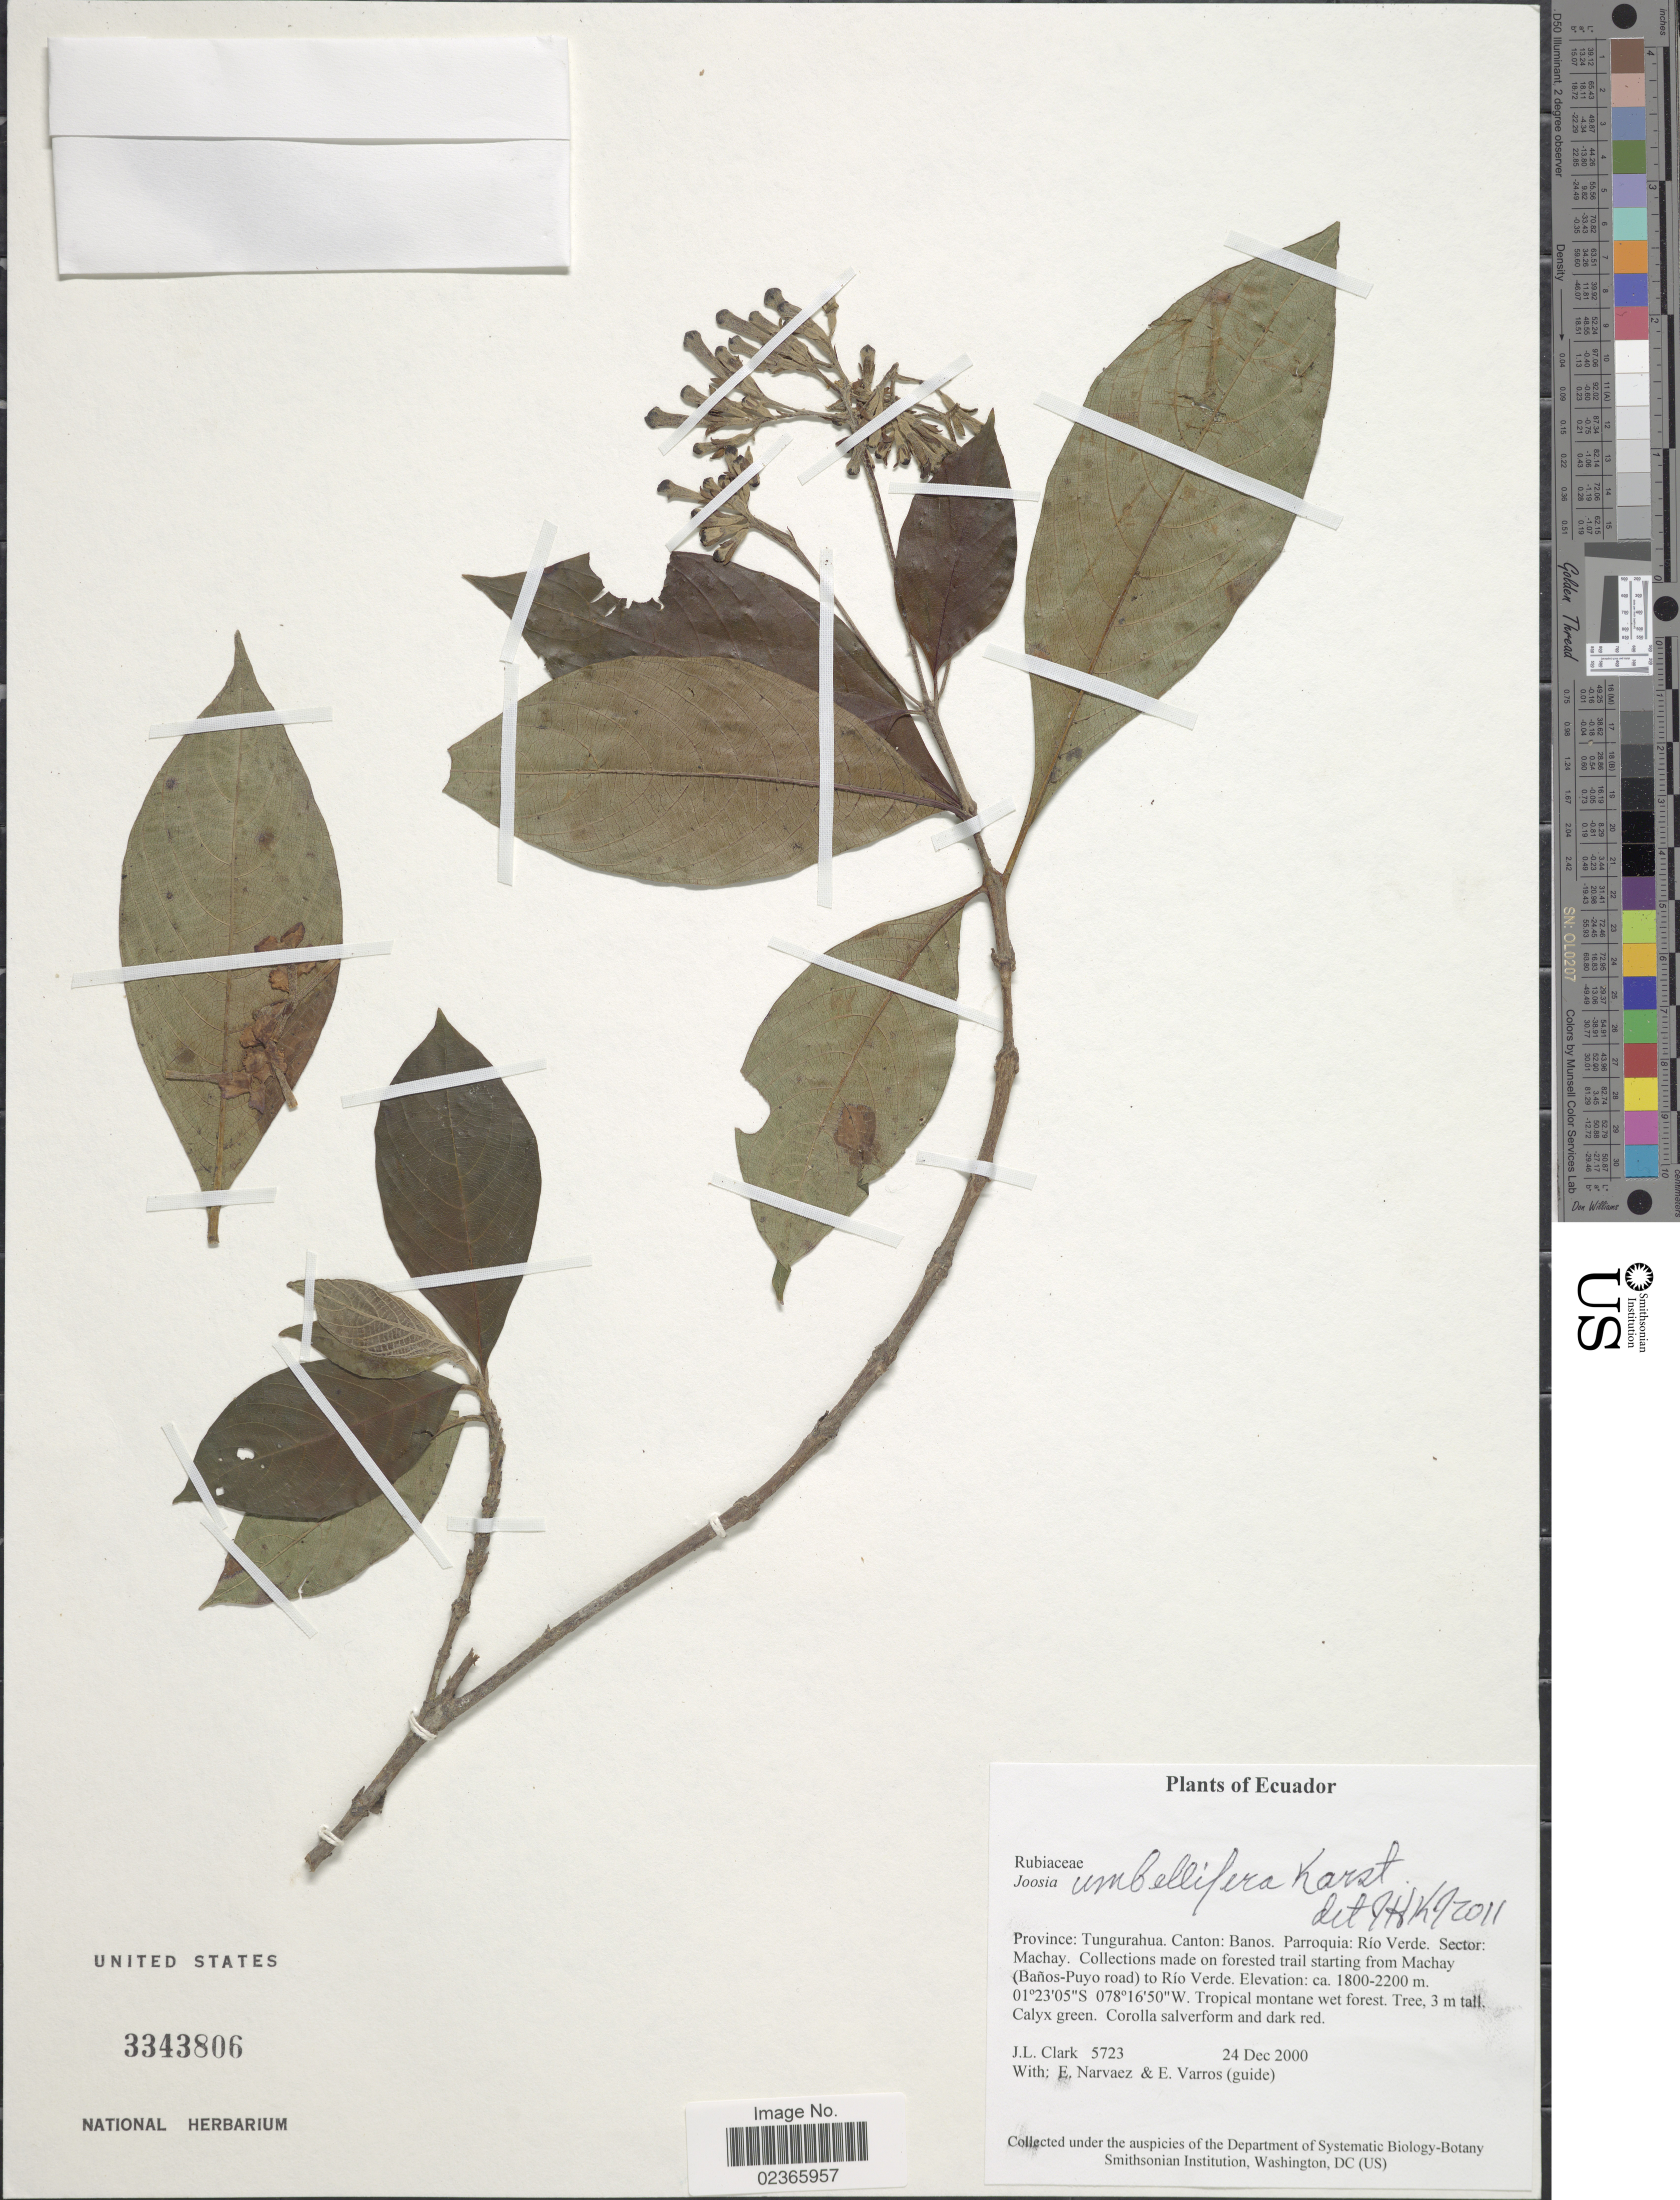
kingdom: Plantae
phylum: Tracheophyta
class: Magnoliopsida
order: Gentianales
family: Rubiaceae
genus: Joosia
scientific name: Joosia umbellifera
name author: H. Karst.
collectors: J. L. Clark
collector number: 5723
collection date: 2000-12-24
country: Ecuador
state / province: Tungurahua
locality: Province, Tunguruhua, Canton: Banos. Parroquia: Rio Verde. Sector Macahy.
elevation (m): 1800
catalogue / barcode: US 3343806